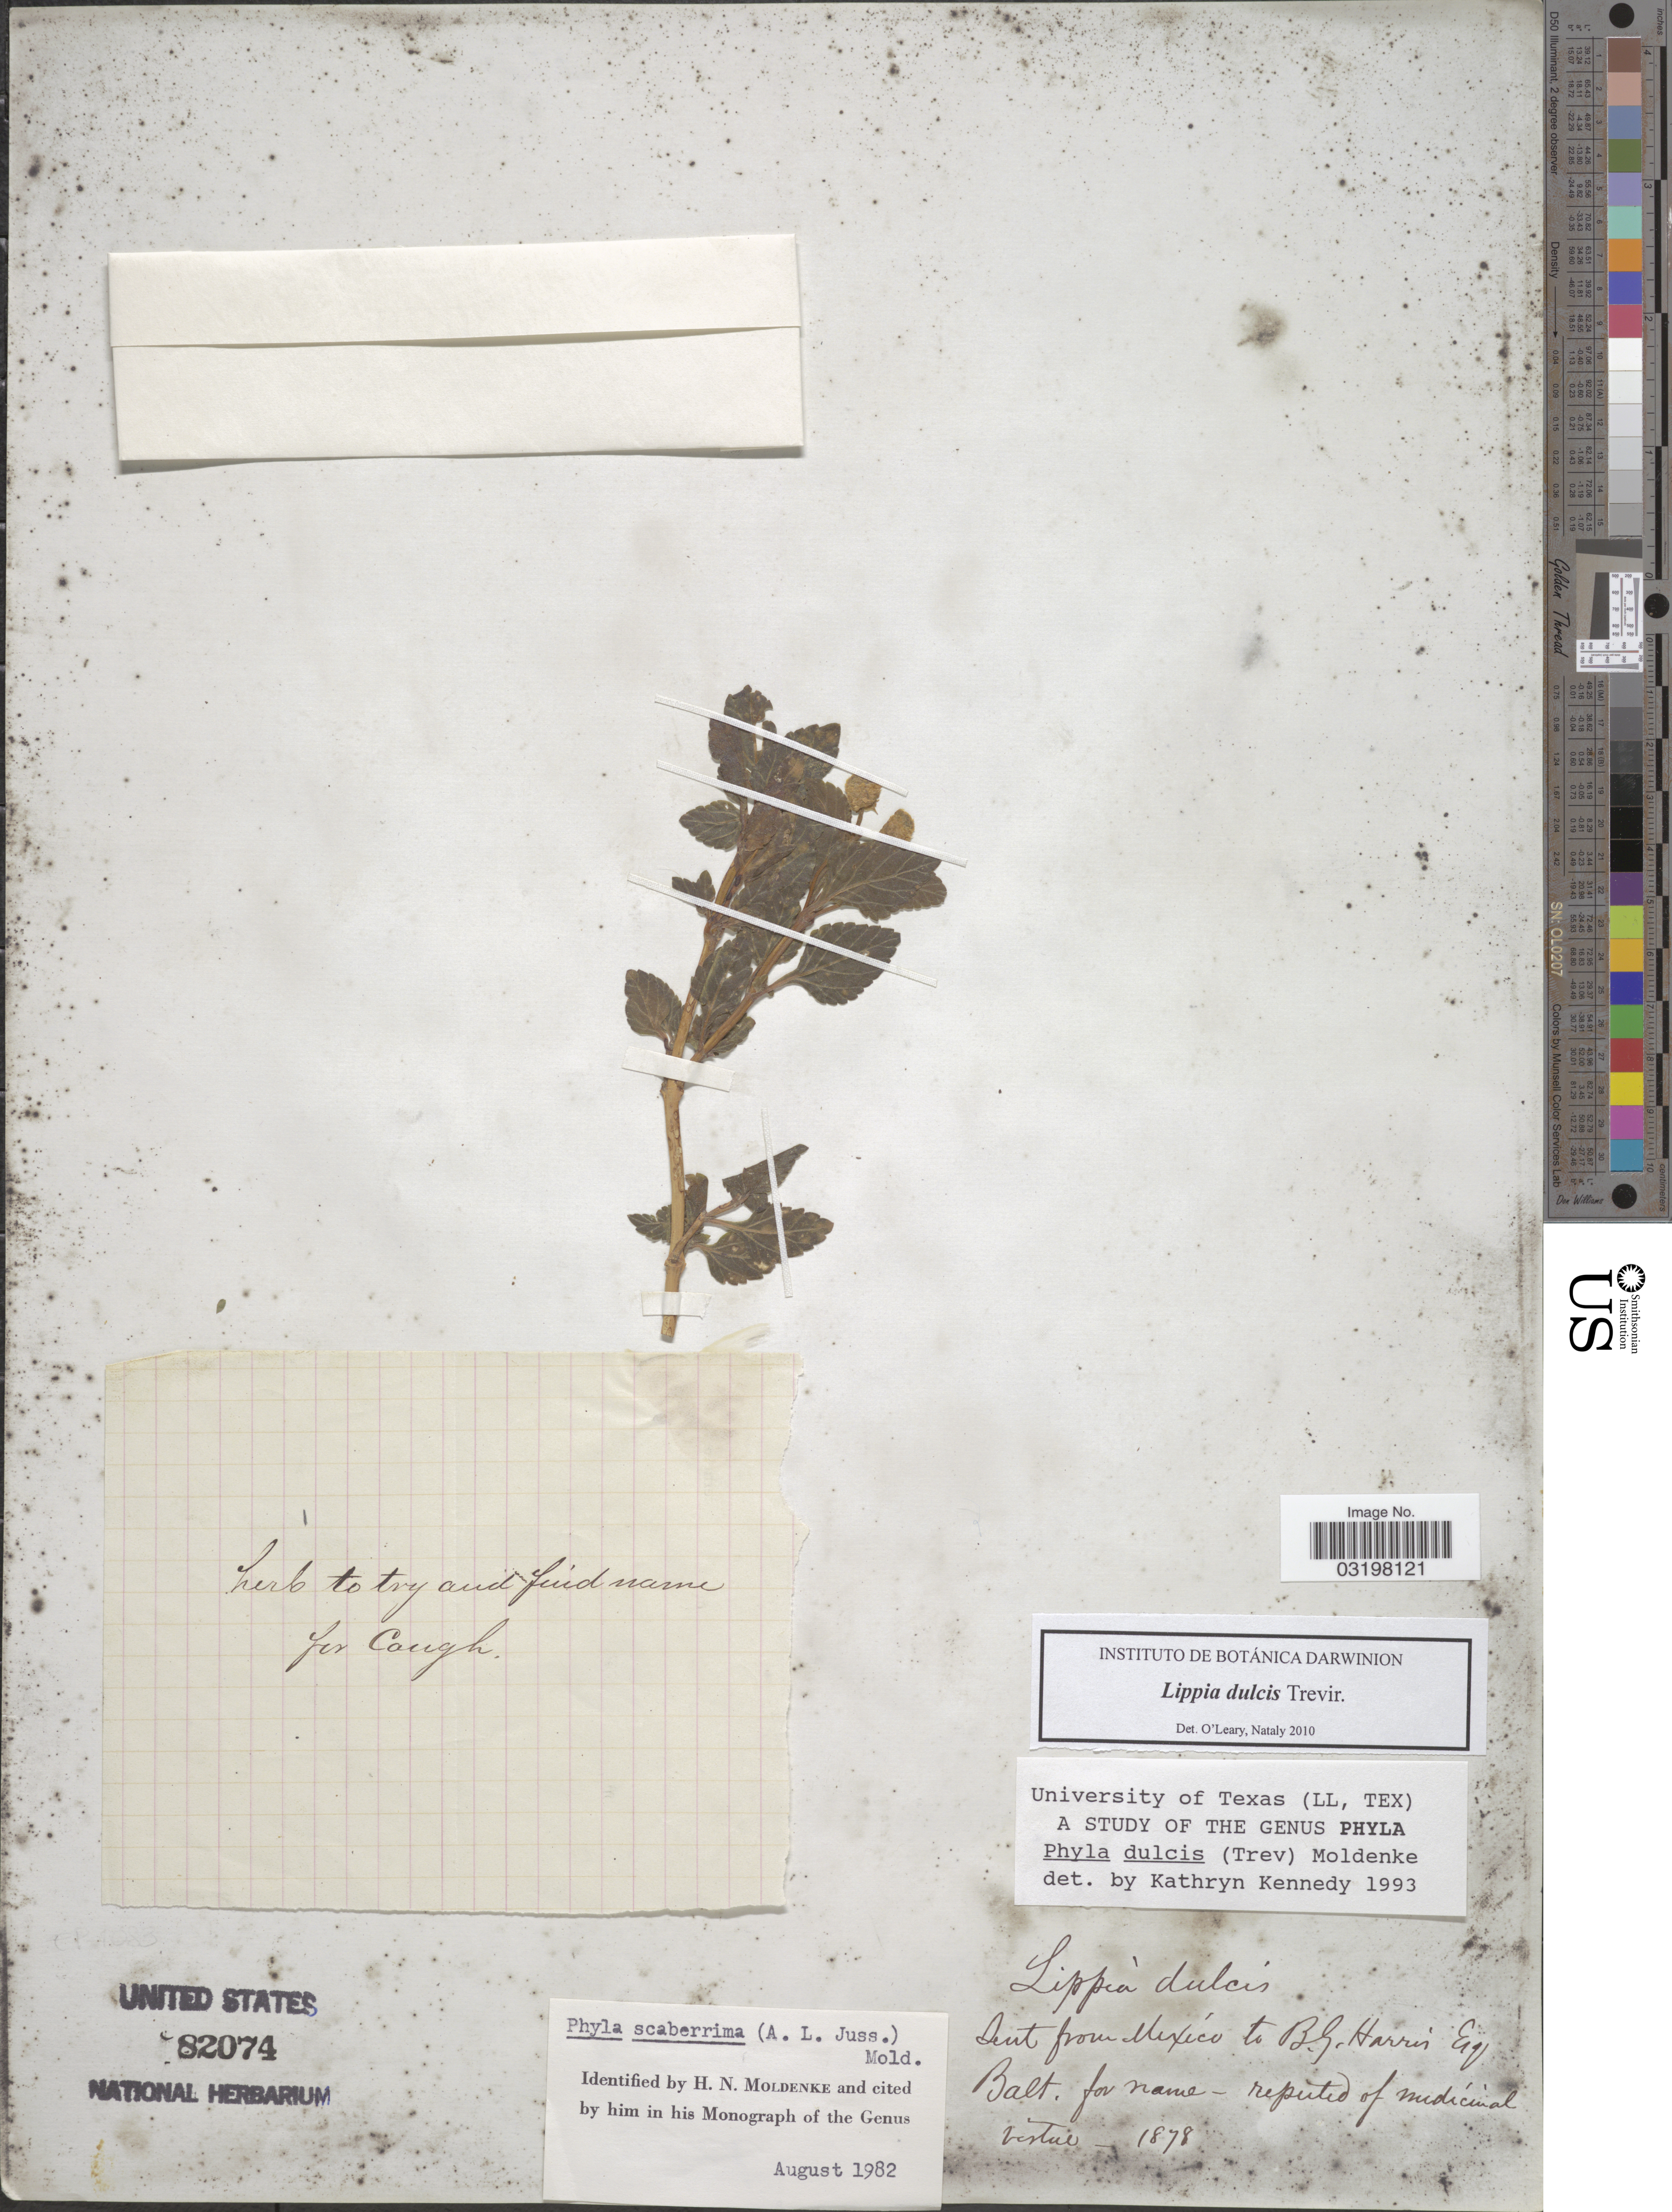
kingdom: Plantae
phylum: Tracheophyta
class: Magnoliopsida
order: Lamiales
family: Verbenaceae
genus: Lippia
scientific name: Lippia dulcis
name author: Trevis.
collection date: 1878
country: Mexico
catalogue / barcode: US 82074